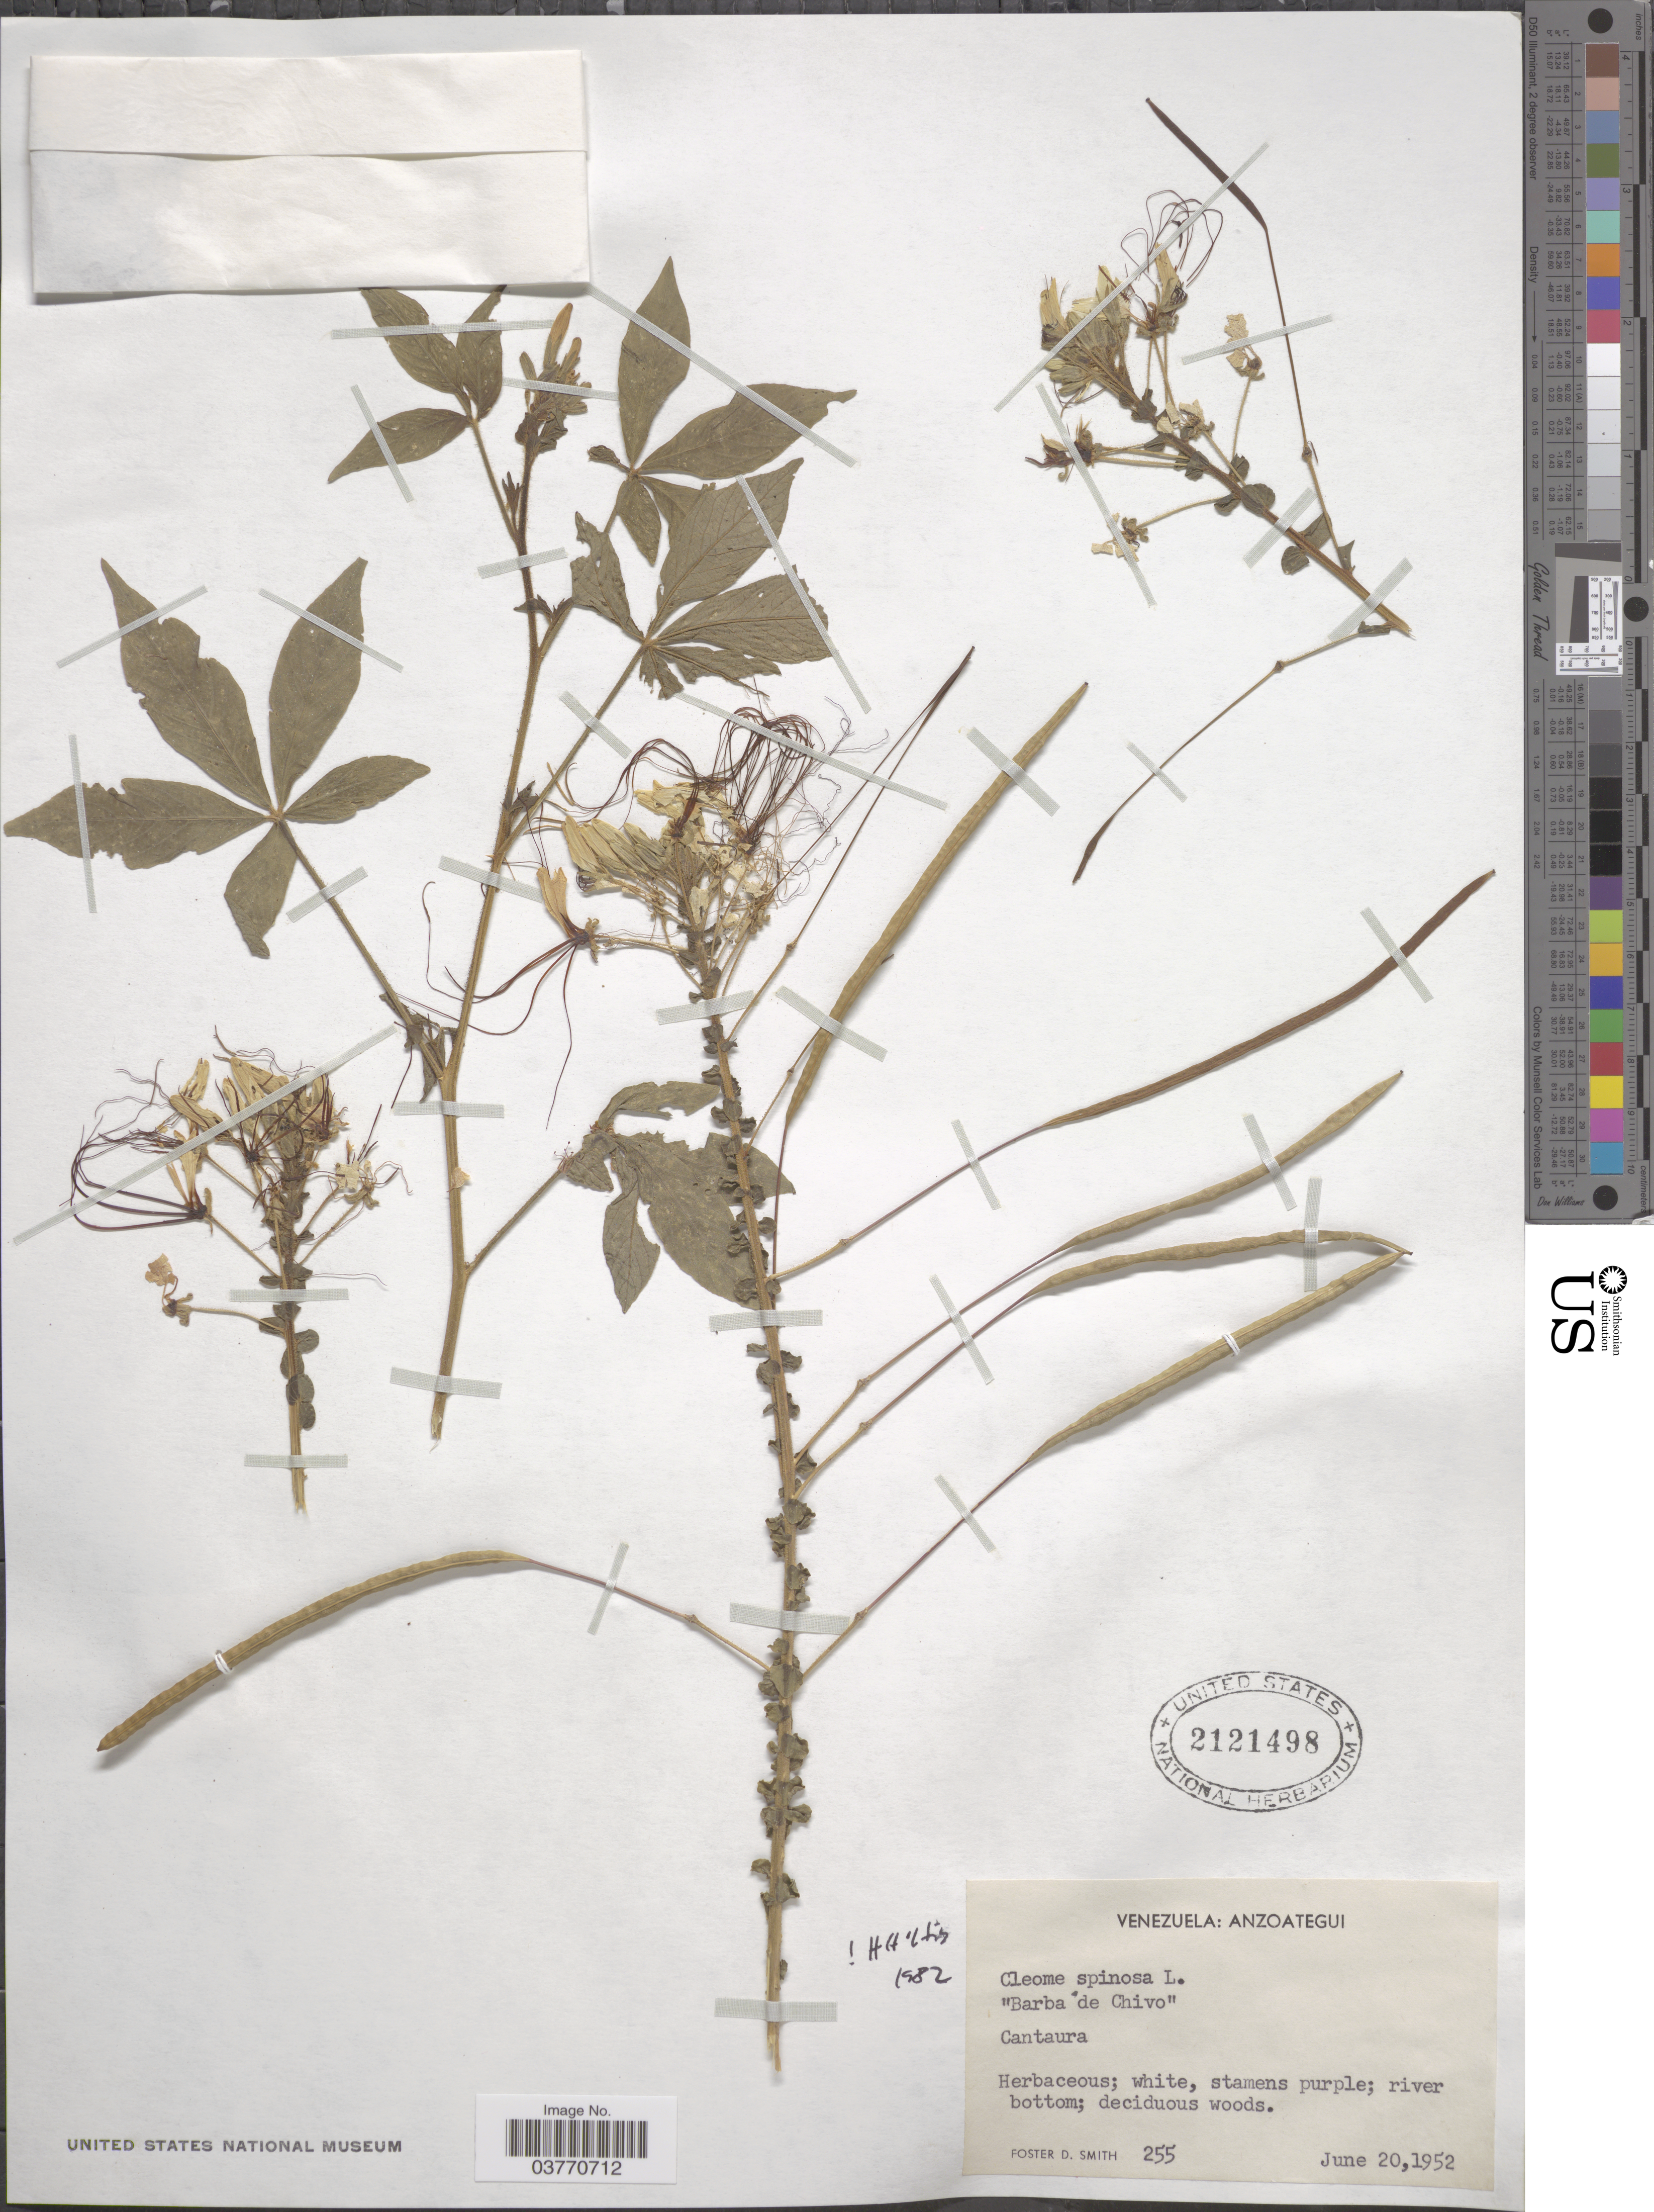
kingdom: Plantae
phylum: Tracheophyta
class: Magnoliopsida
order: Brassicales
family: Cleomaceae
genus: Tarenaya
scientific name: Tarenaya spinosa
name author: (Jacq.) Raf.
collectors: F. Smith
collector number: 255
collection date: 1952-06-20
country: Venezuela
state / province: Anzoategui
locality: Cantaura.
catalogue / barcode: US 2121498